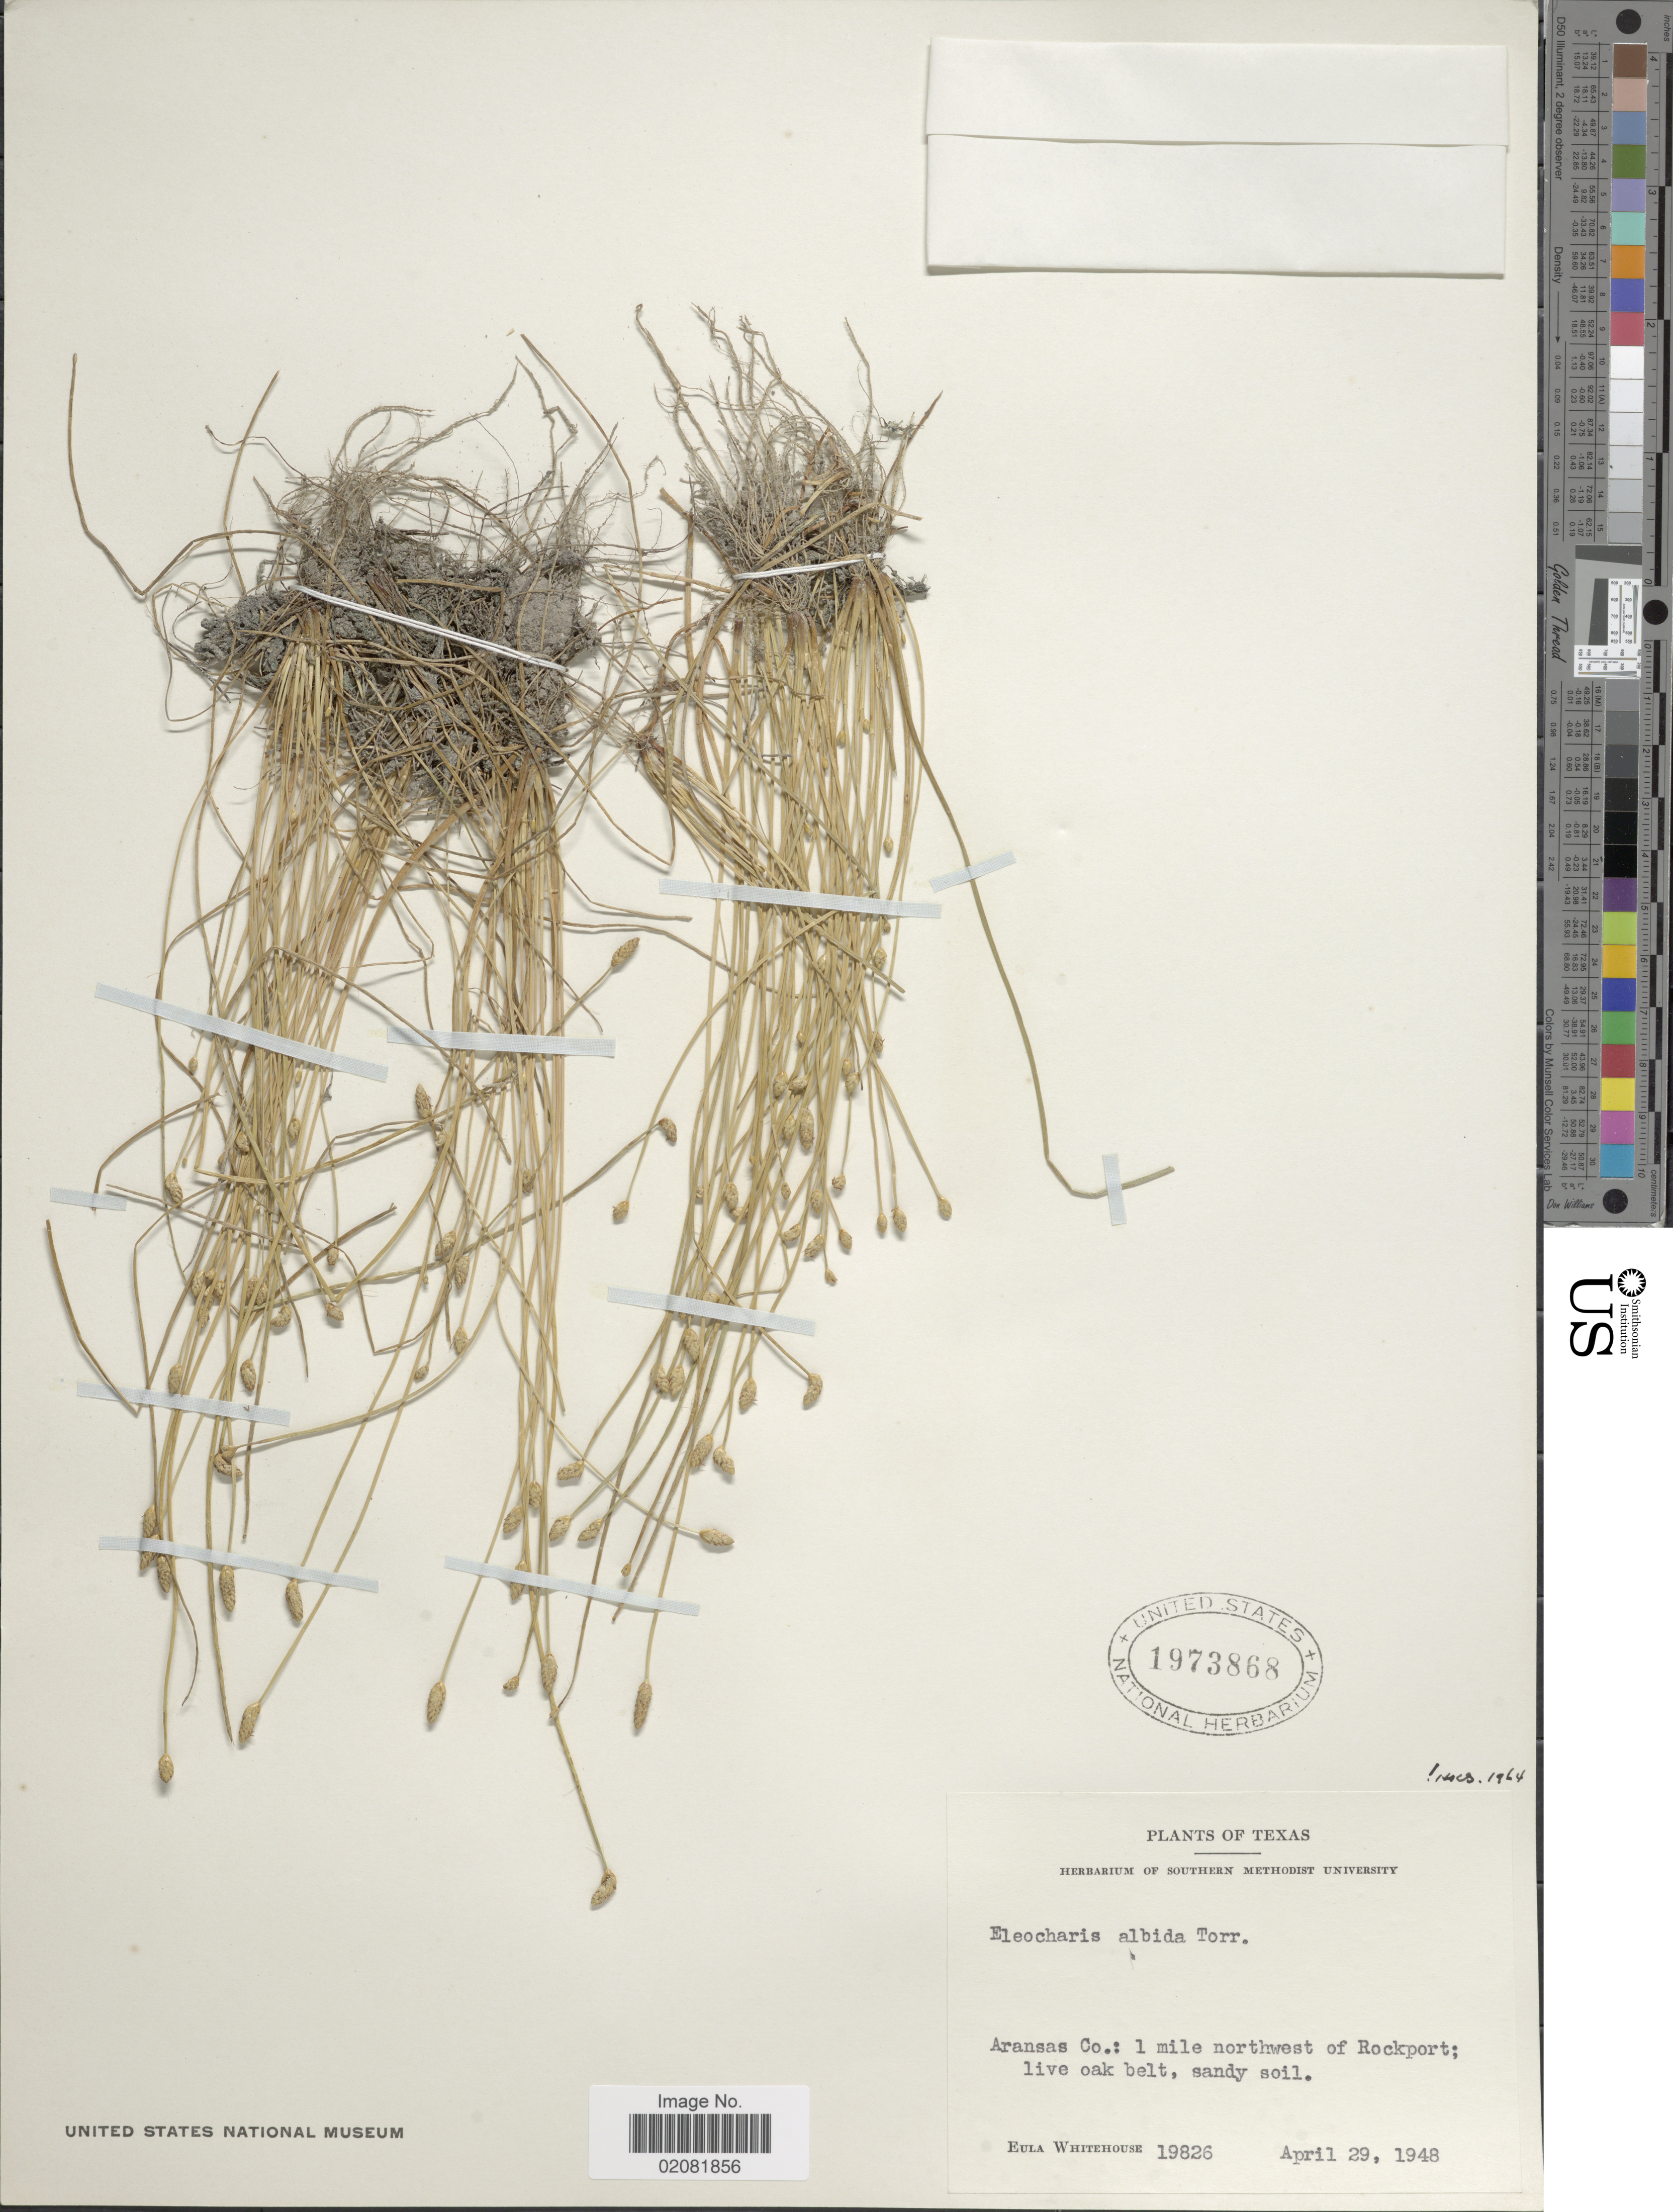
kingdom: Plantae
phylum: Tracheophyta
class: Liliopsida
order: Poales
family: Cyperaceae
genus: Eleocharis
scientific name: Eleocharis albida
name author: Torr.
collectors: E. Whitehouse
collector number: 19826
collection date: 1948-04-29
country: United States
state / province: Texas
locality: Aransas Co.: 1 mile northwest of Rockport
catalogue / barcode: US 1973868